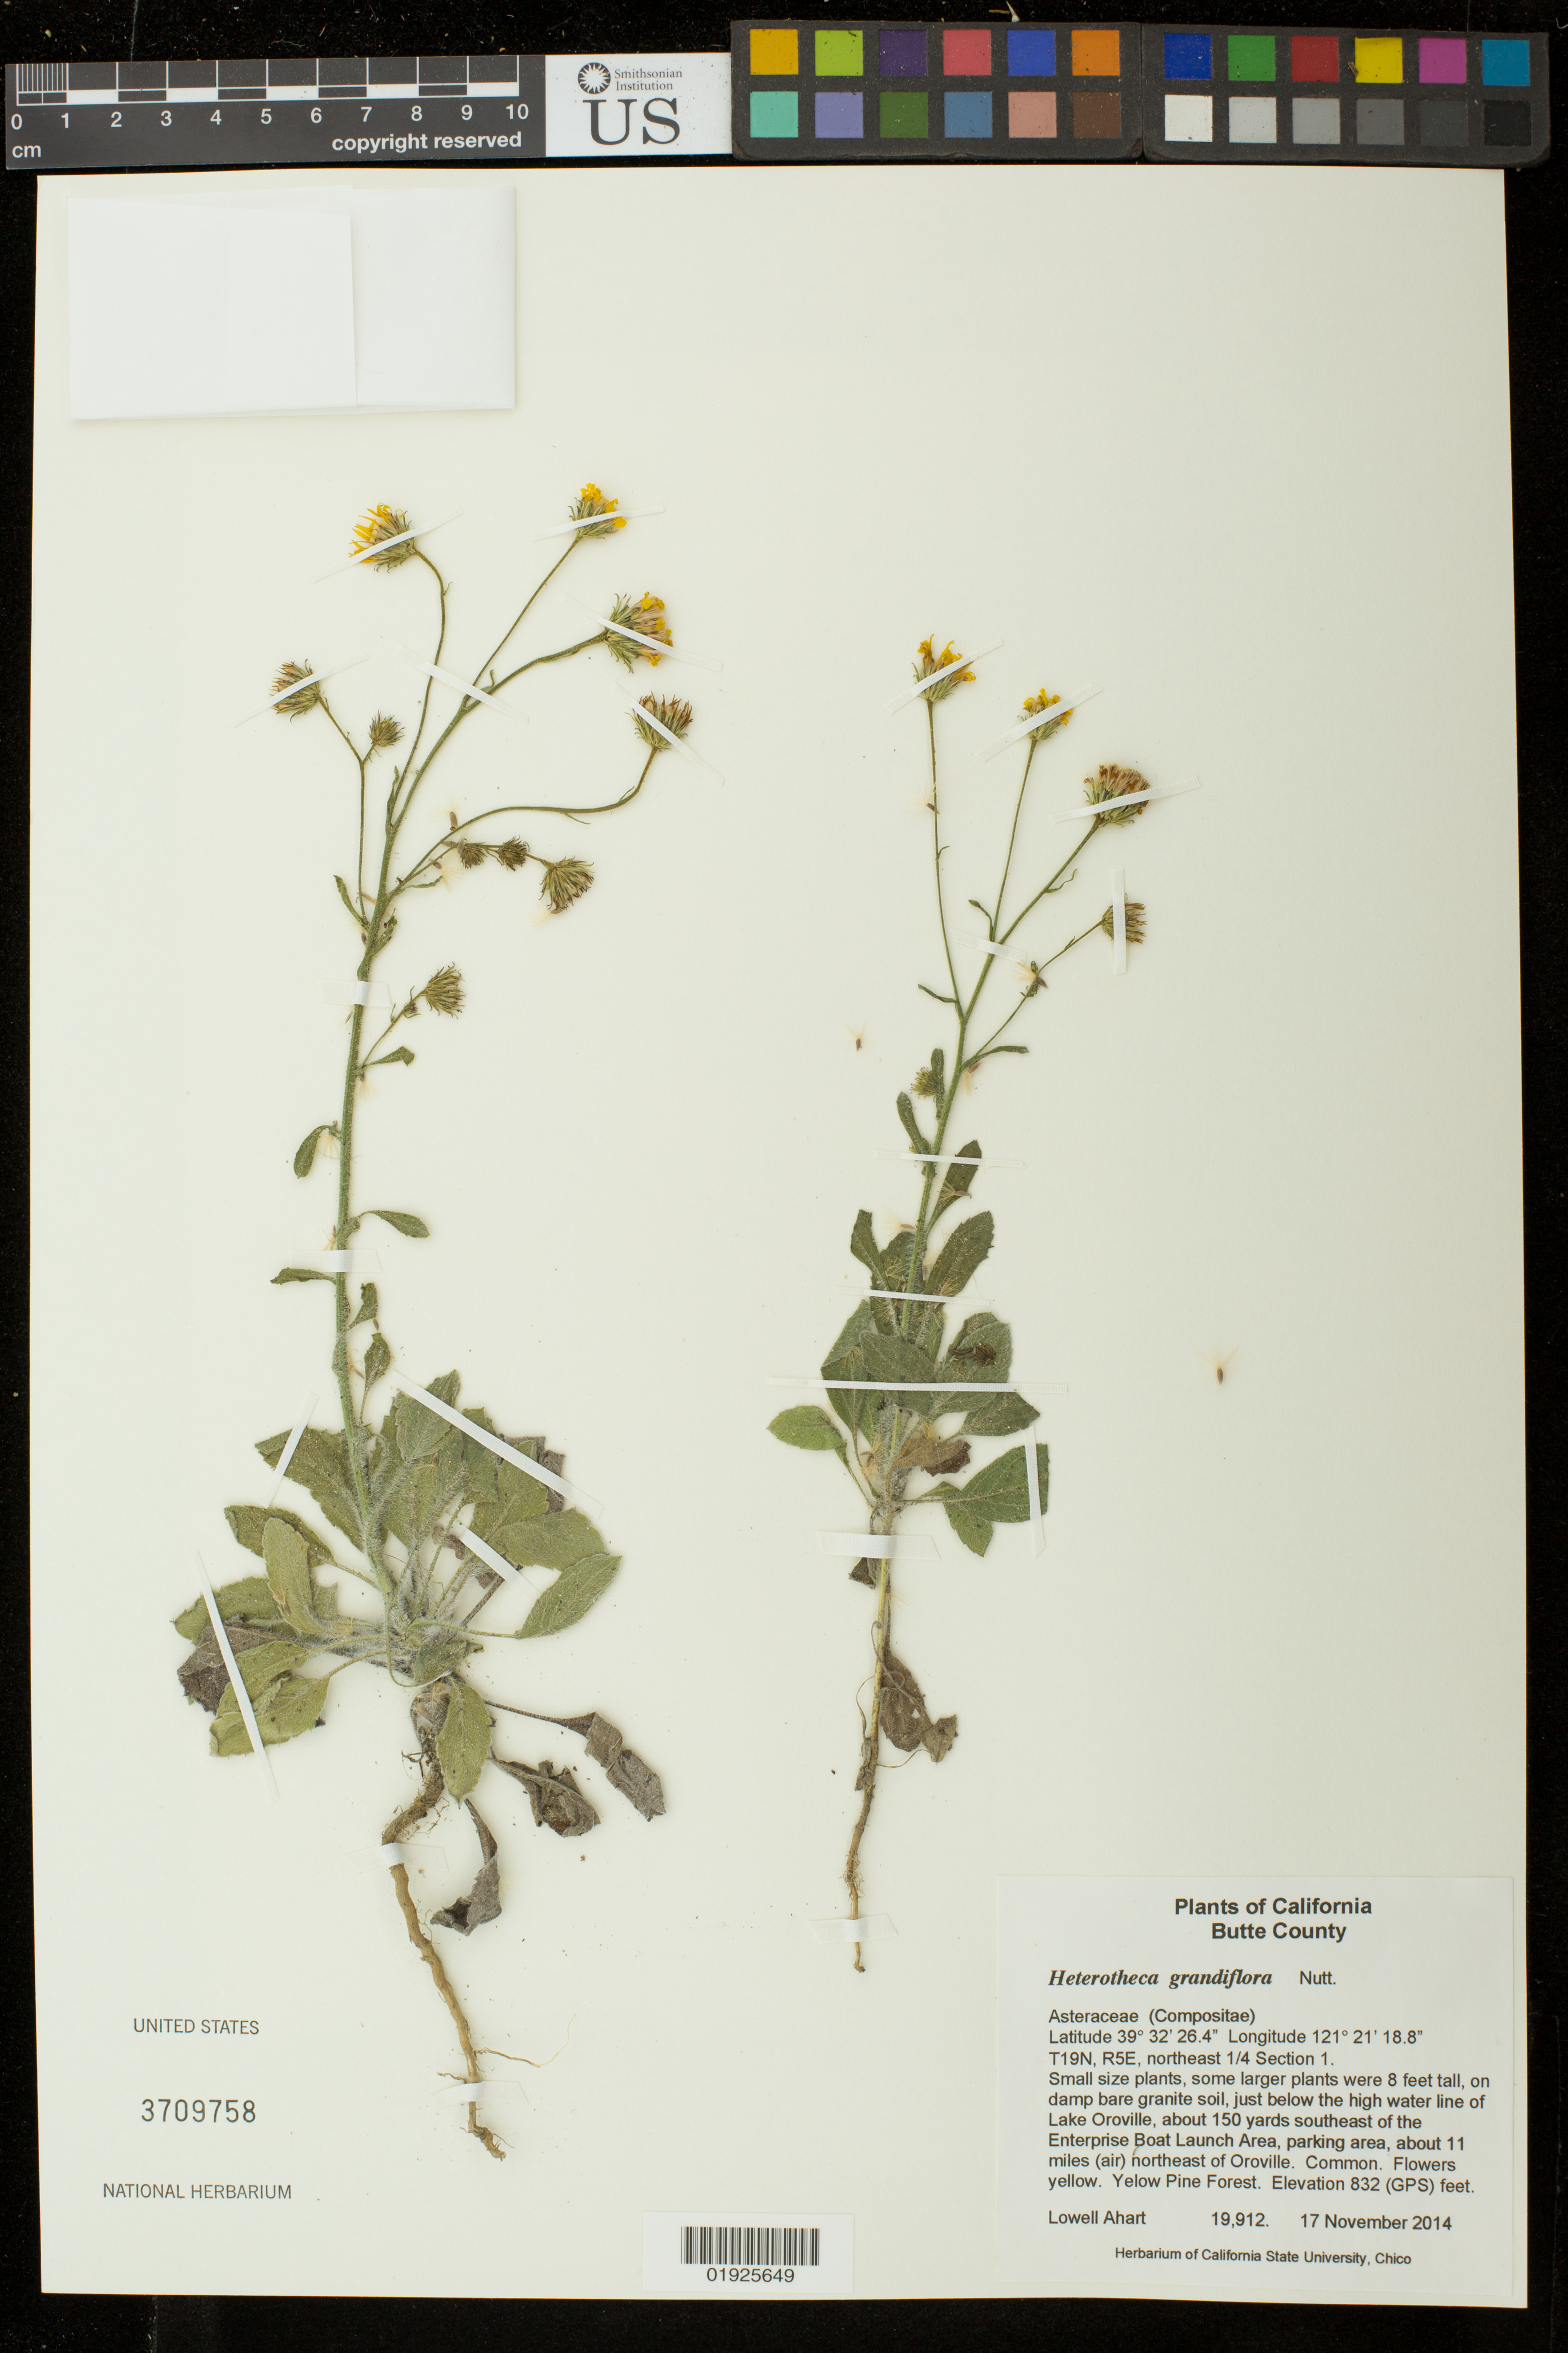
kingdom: Plantae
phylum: Tracheophyta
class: Magnoliopsida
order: Asterales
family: Asteraceae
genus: Heterotheca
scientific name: Heterotheca grandiflora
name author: Nutt.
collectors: L. Ahart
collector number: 19912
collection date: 2014-11-17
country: United States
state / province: California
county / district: Butte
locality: Just below the water line of Lake Oroville, about 150 yards southeast of the Enterprise Boat Launch Area, parking area, about 11 miles (air) northeast of Oroville.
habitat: On damp bare granite soil. Yellow pine forest.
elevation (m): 254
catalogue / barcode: US 3709758